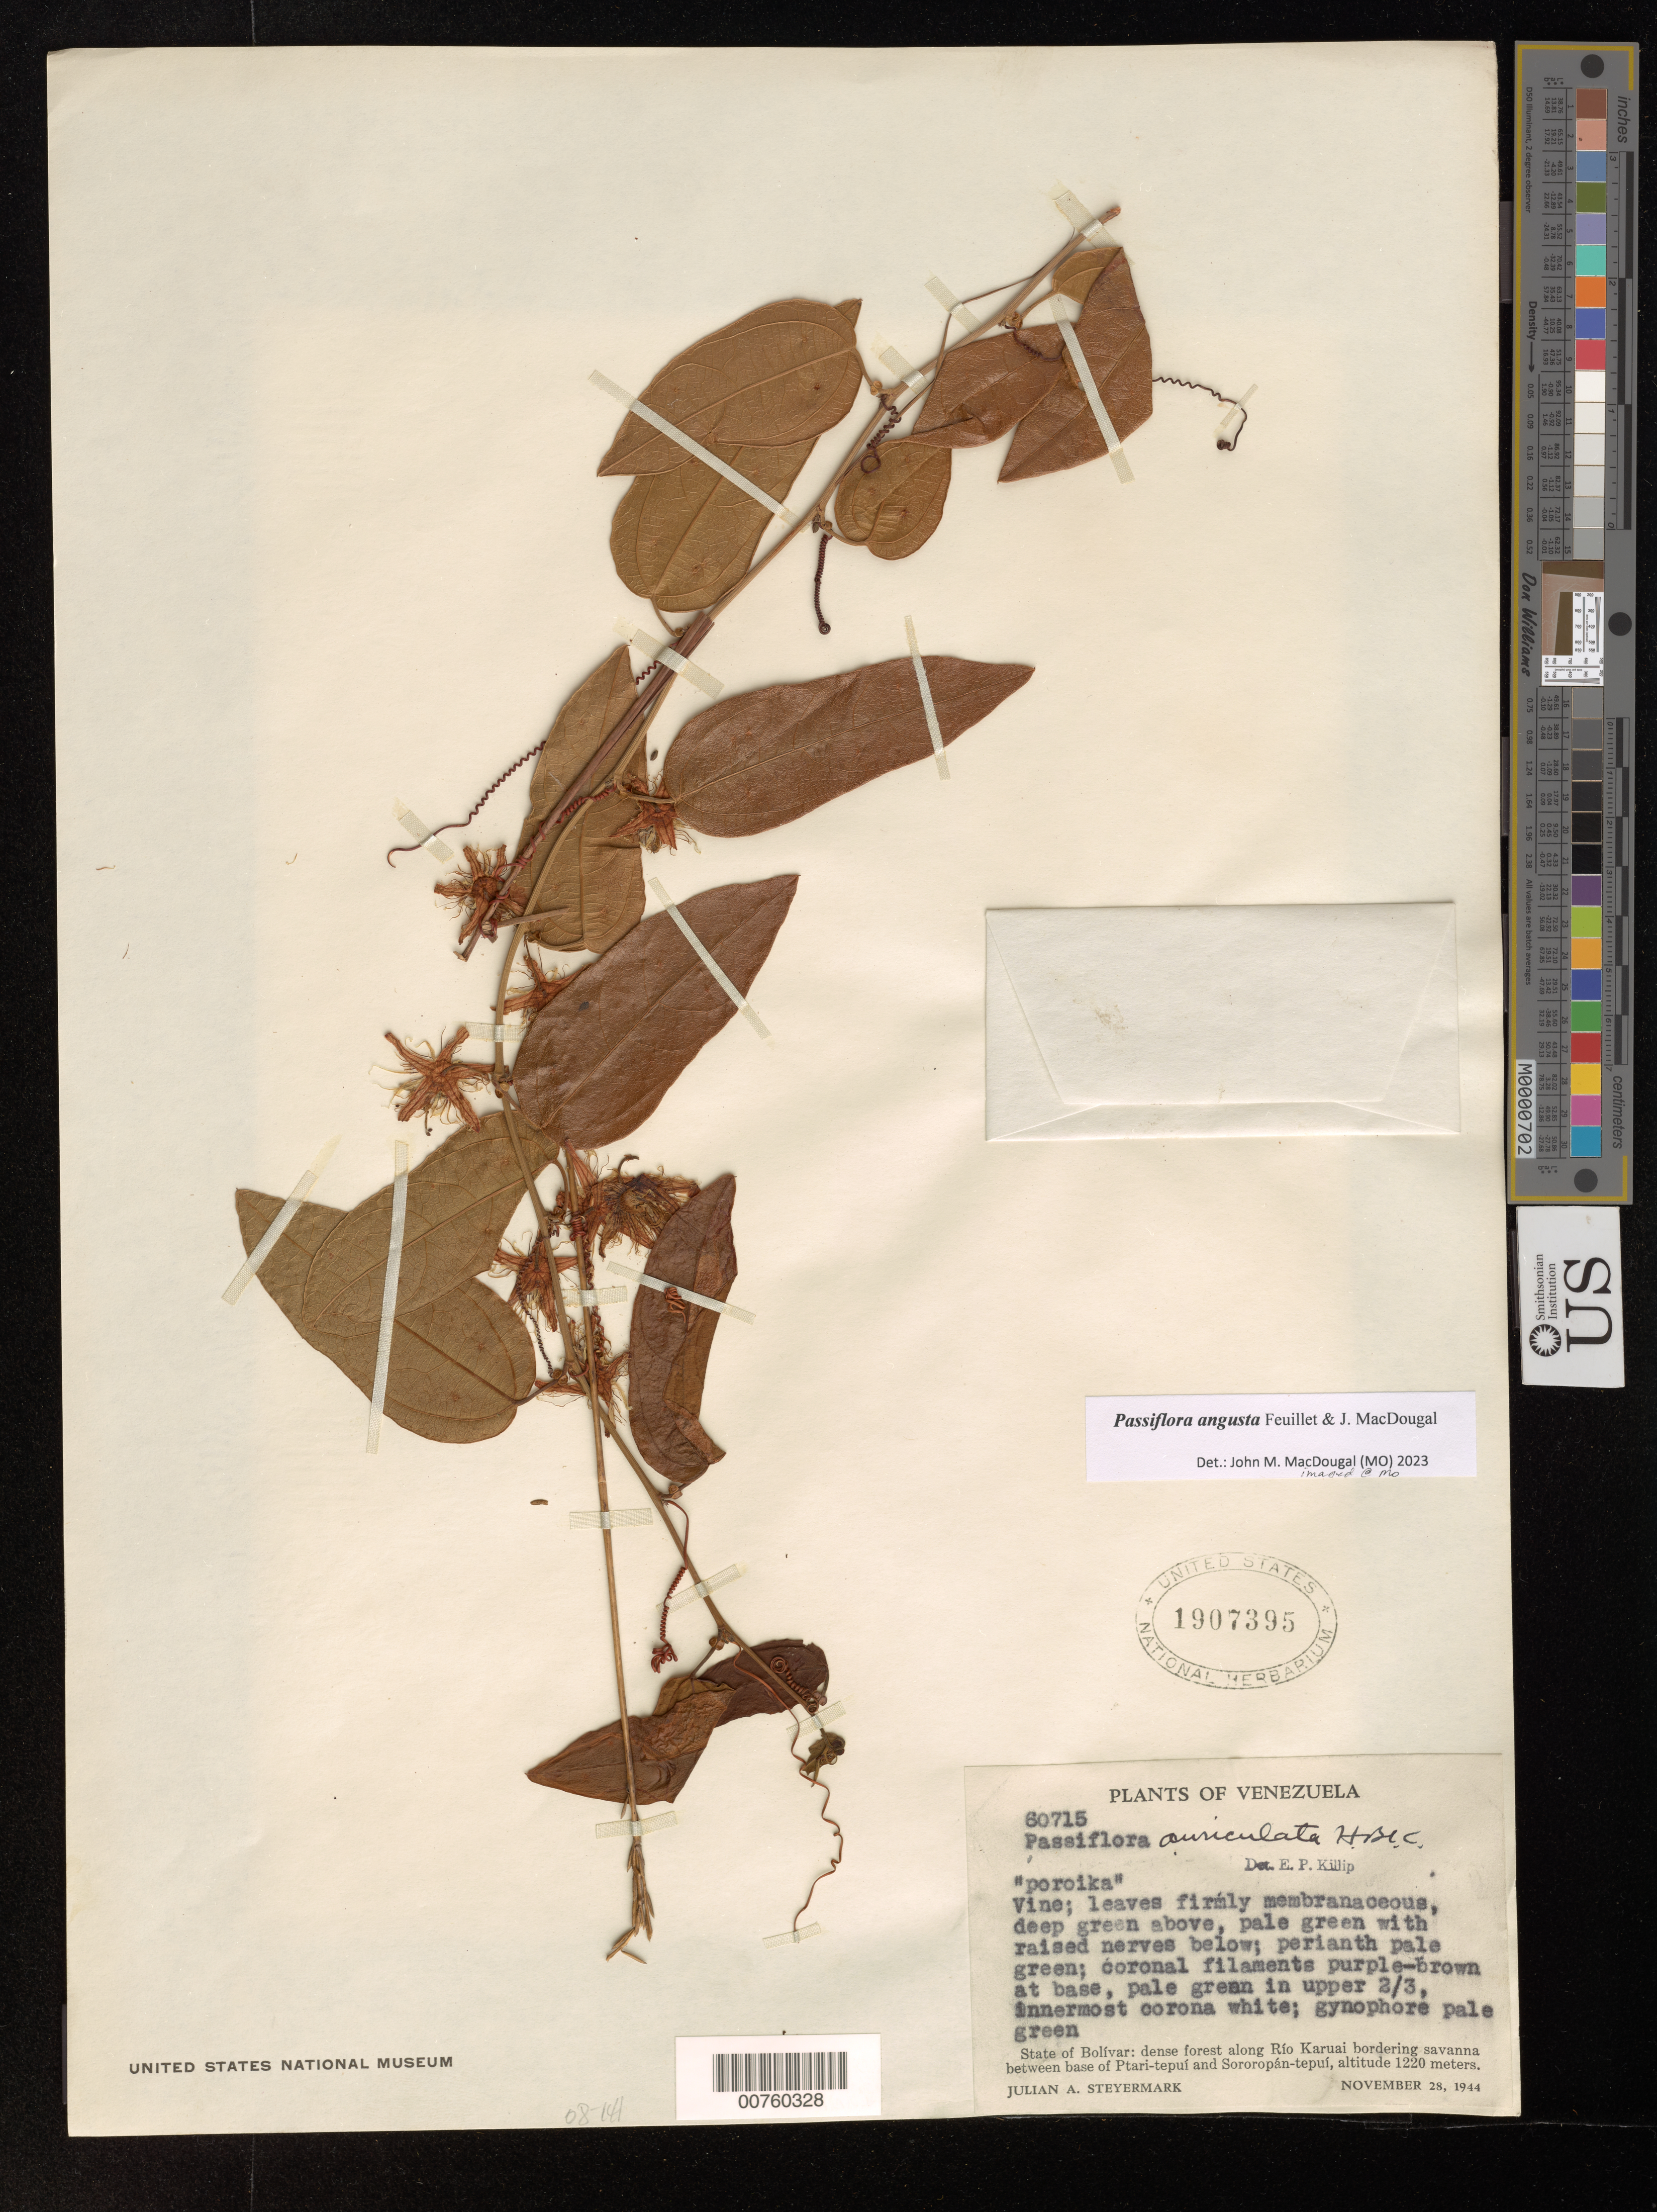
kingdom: Plantae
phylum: Tracheophyta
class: Magnoliopsida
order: Malpighiales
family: Passifloraceae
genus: Passiflora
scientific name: Passiflora angusta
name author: Feuillet & J.M. MacDougal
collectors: J. Steyermark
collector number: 60715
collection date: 1944-11-28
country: Venezuela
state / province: Bolivar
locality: Dense forest along Río Karuai bordering savanna between base of Ptari-tepuí and Sororopán-tepuí.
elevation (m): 1220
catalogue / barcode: US 1907395